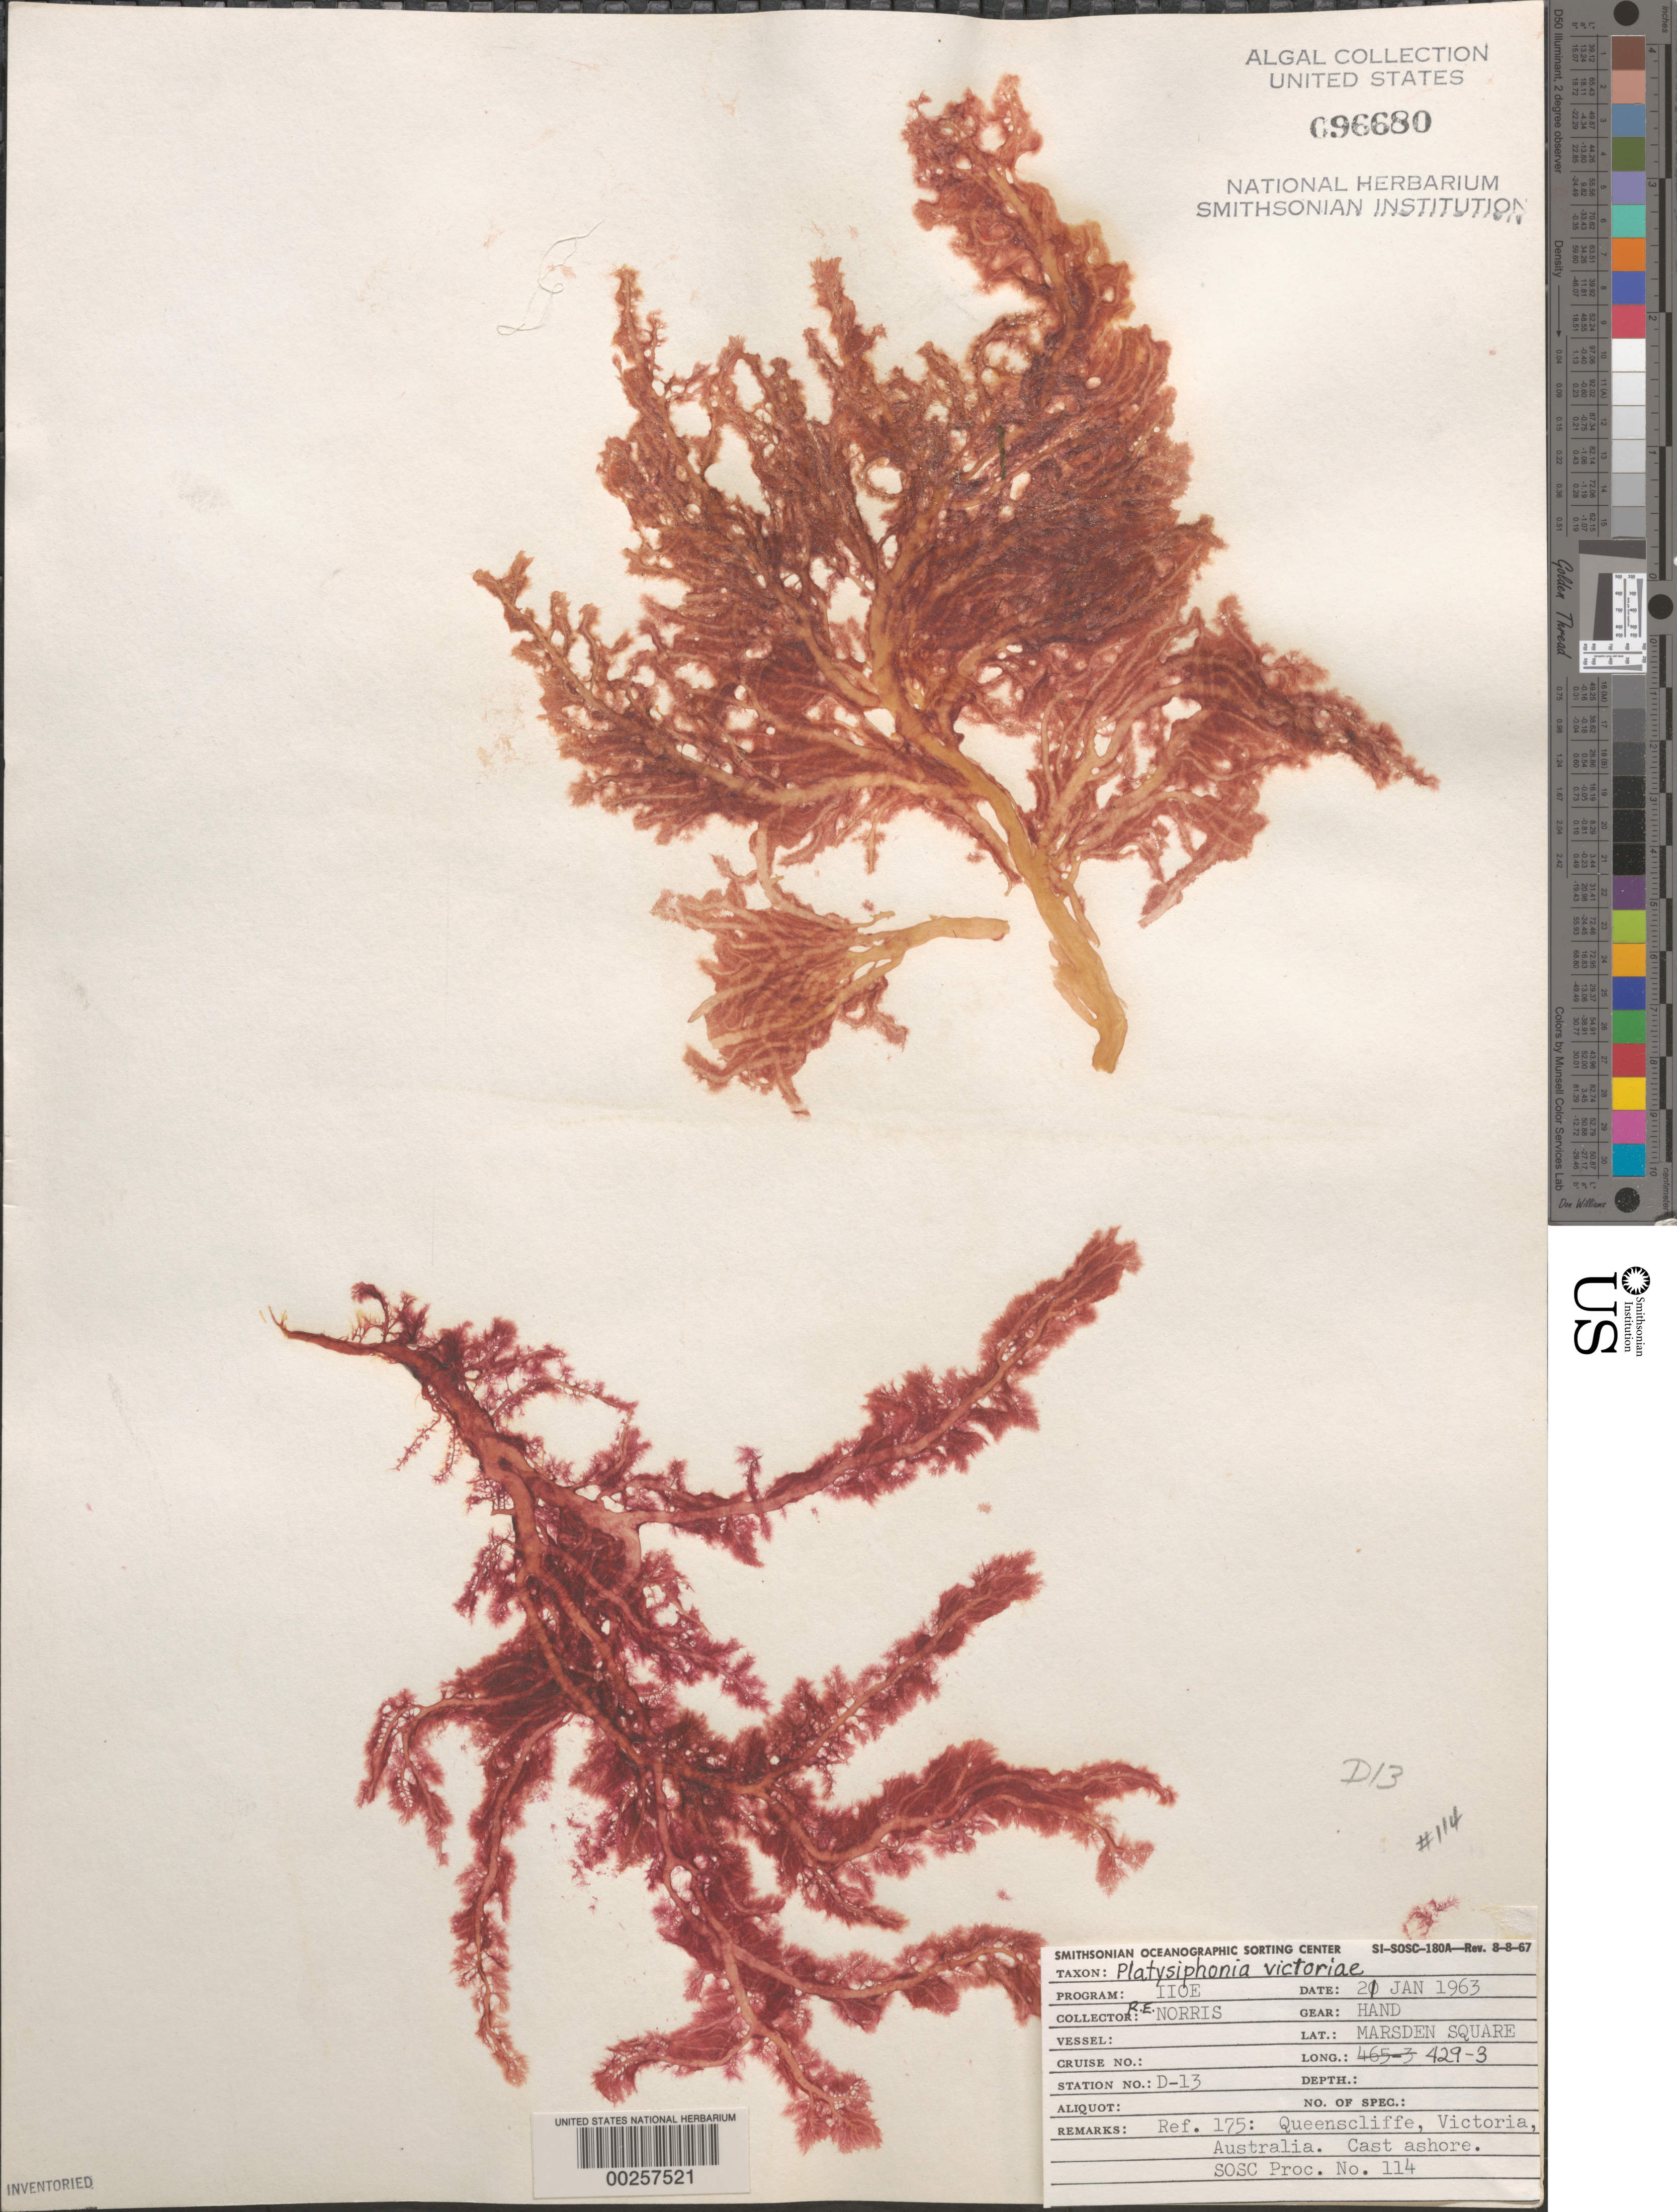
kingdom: Plantae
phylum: Rhodophyta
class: Florideophyceae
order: Ceramiales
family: Sarcomeniaceae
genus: Platysiphonia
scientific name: Platysiphonia victoriae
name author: (Harv. ex J. Agardh) Womersley & Shepley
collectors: R. E. Norris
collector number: Station D-13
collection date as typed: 21 Jan 1963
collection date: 1963-01-21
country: Australia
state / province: Victoria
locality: Queenscliffe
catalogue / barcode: US 96680